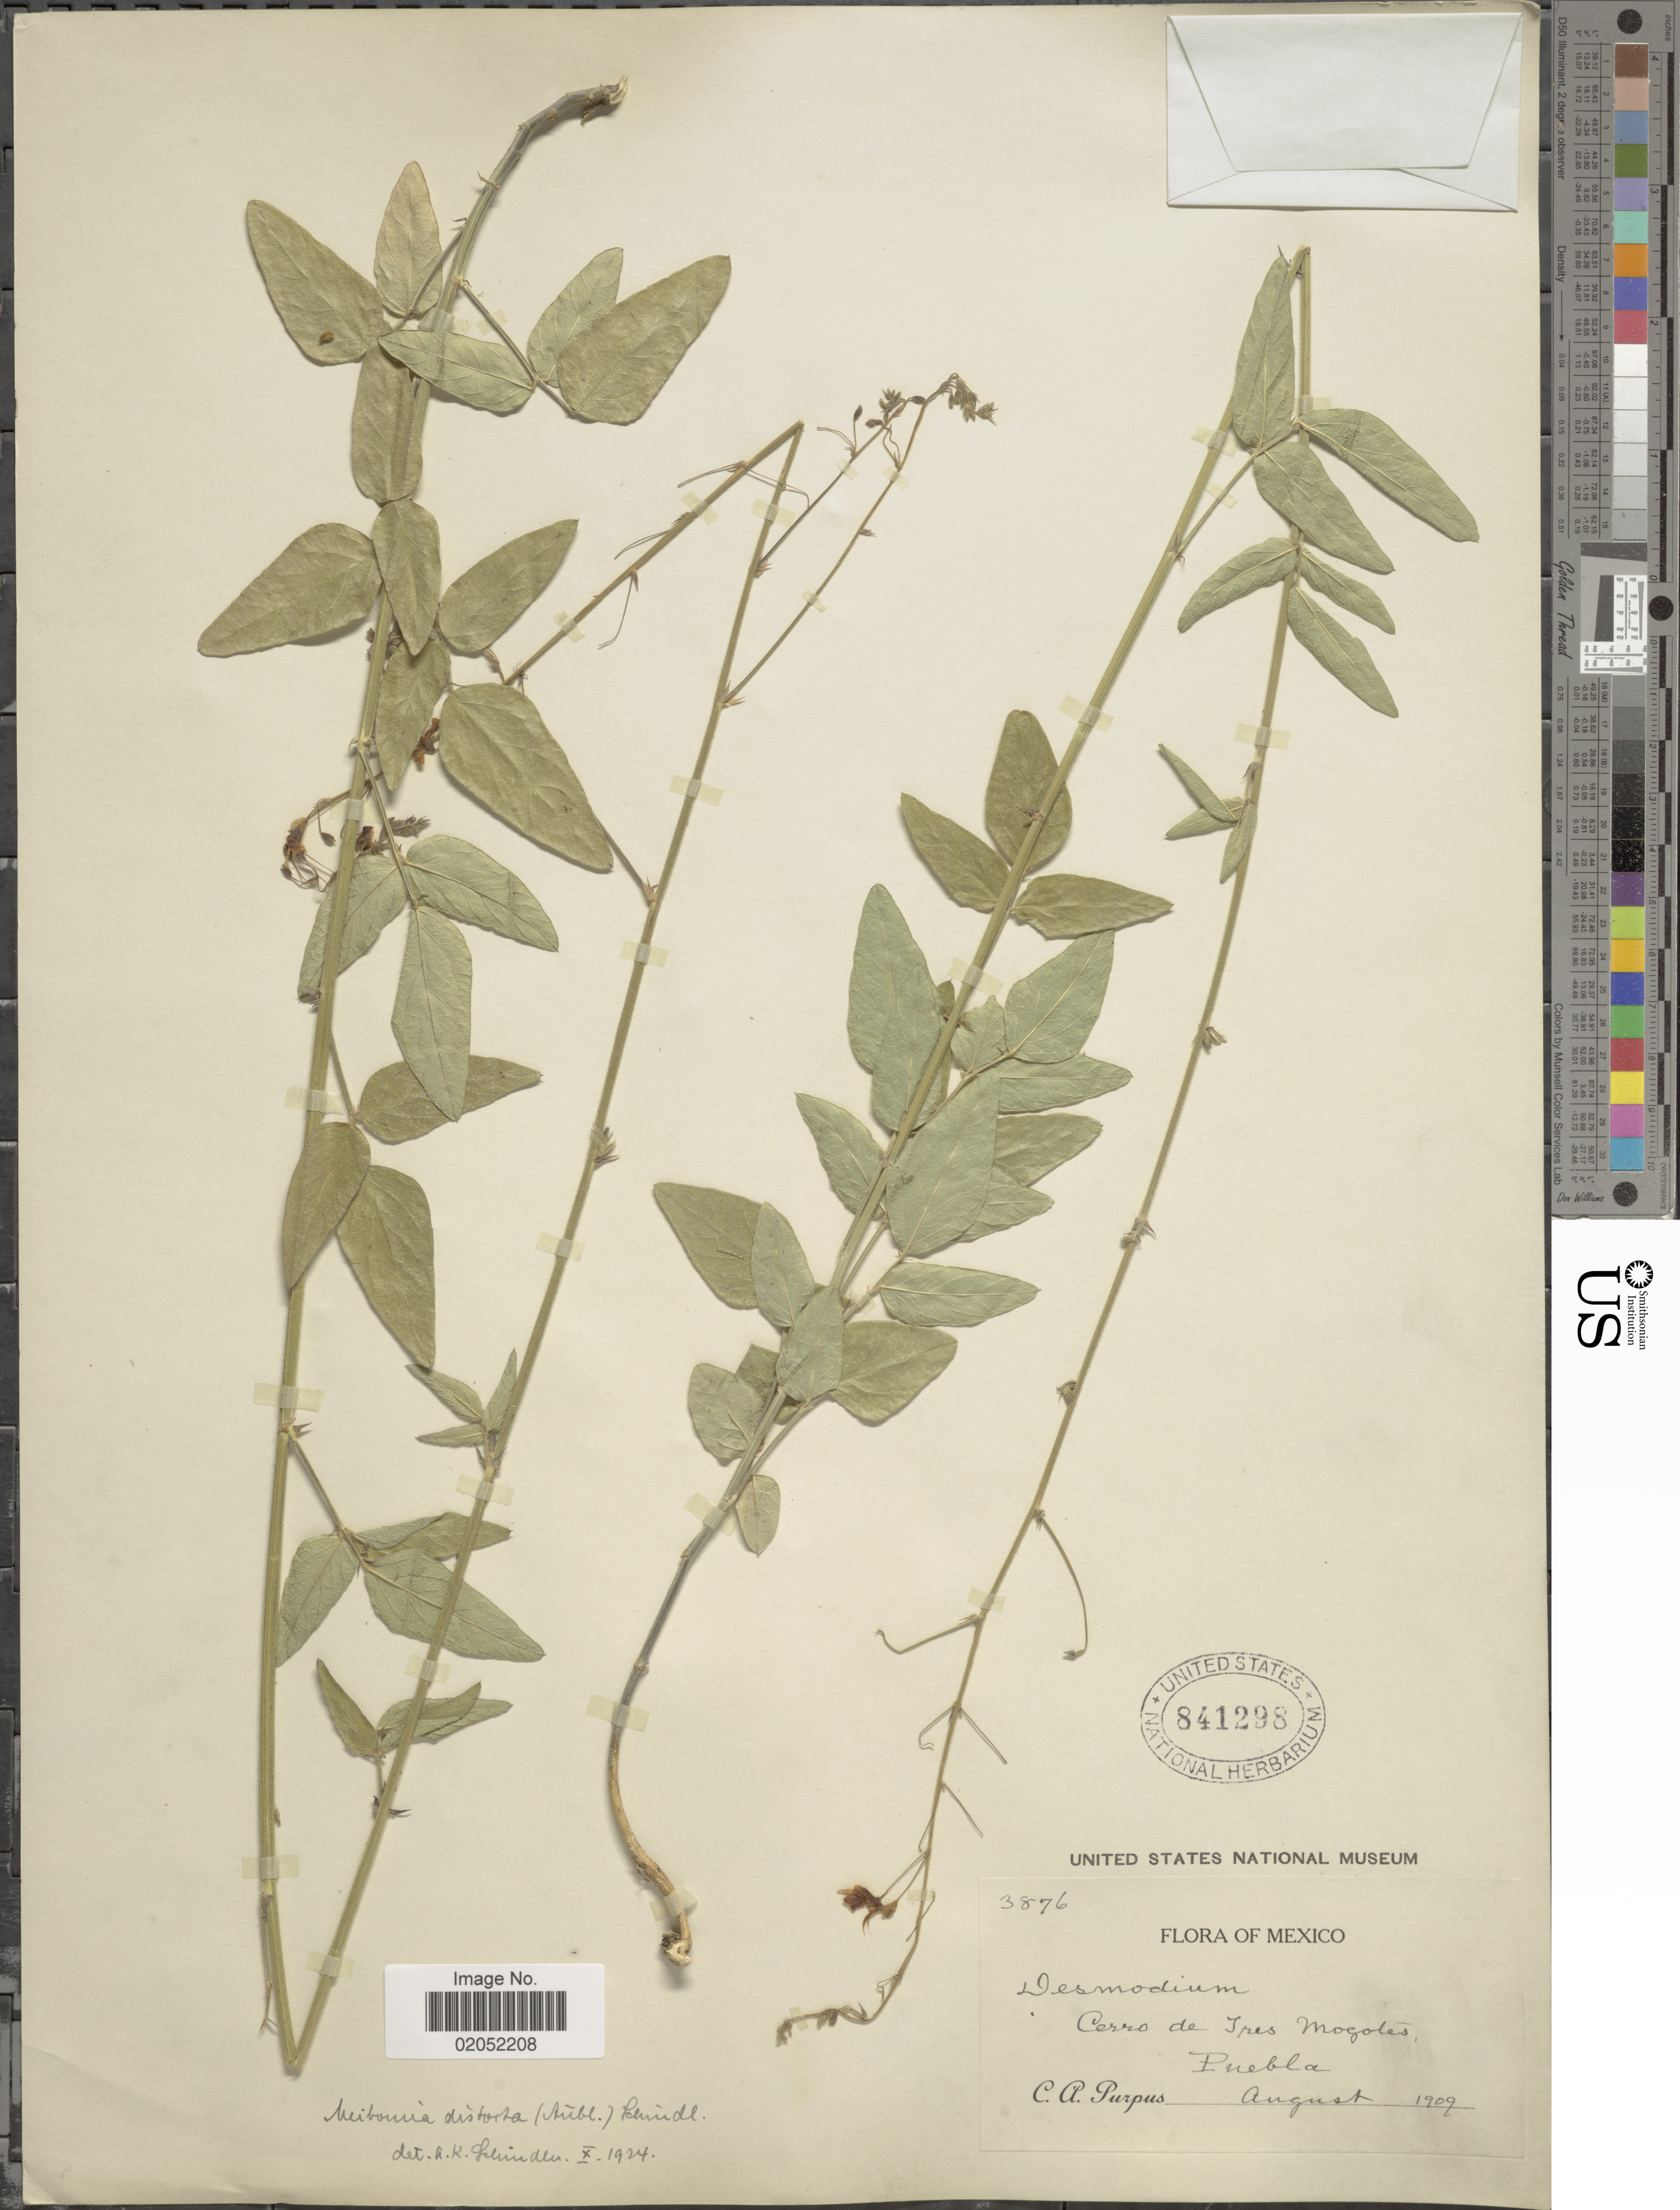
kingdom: Plantae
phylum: Tracheophyta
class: Magnoliopsida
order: Fabales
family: Fabaceae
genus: Desmodium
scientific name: Desmodium distortum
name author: (Aubl.) J.F. Macbr.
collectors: C. A. Purpus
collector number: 3876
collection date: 1909-08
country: Mexico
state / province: México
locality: Mexico, Cerro de Ires Mogotes, Puebla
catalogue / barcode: US 841298